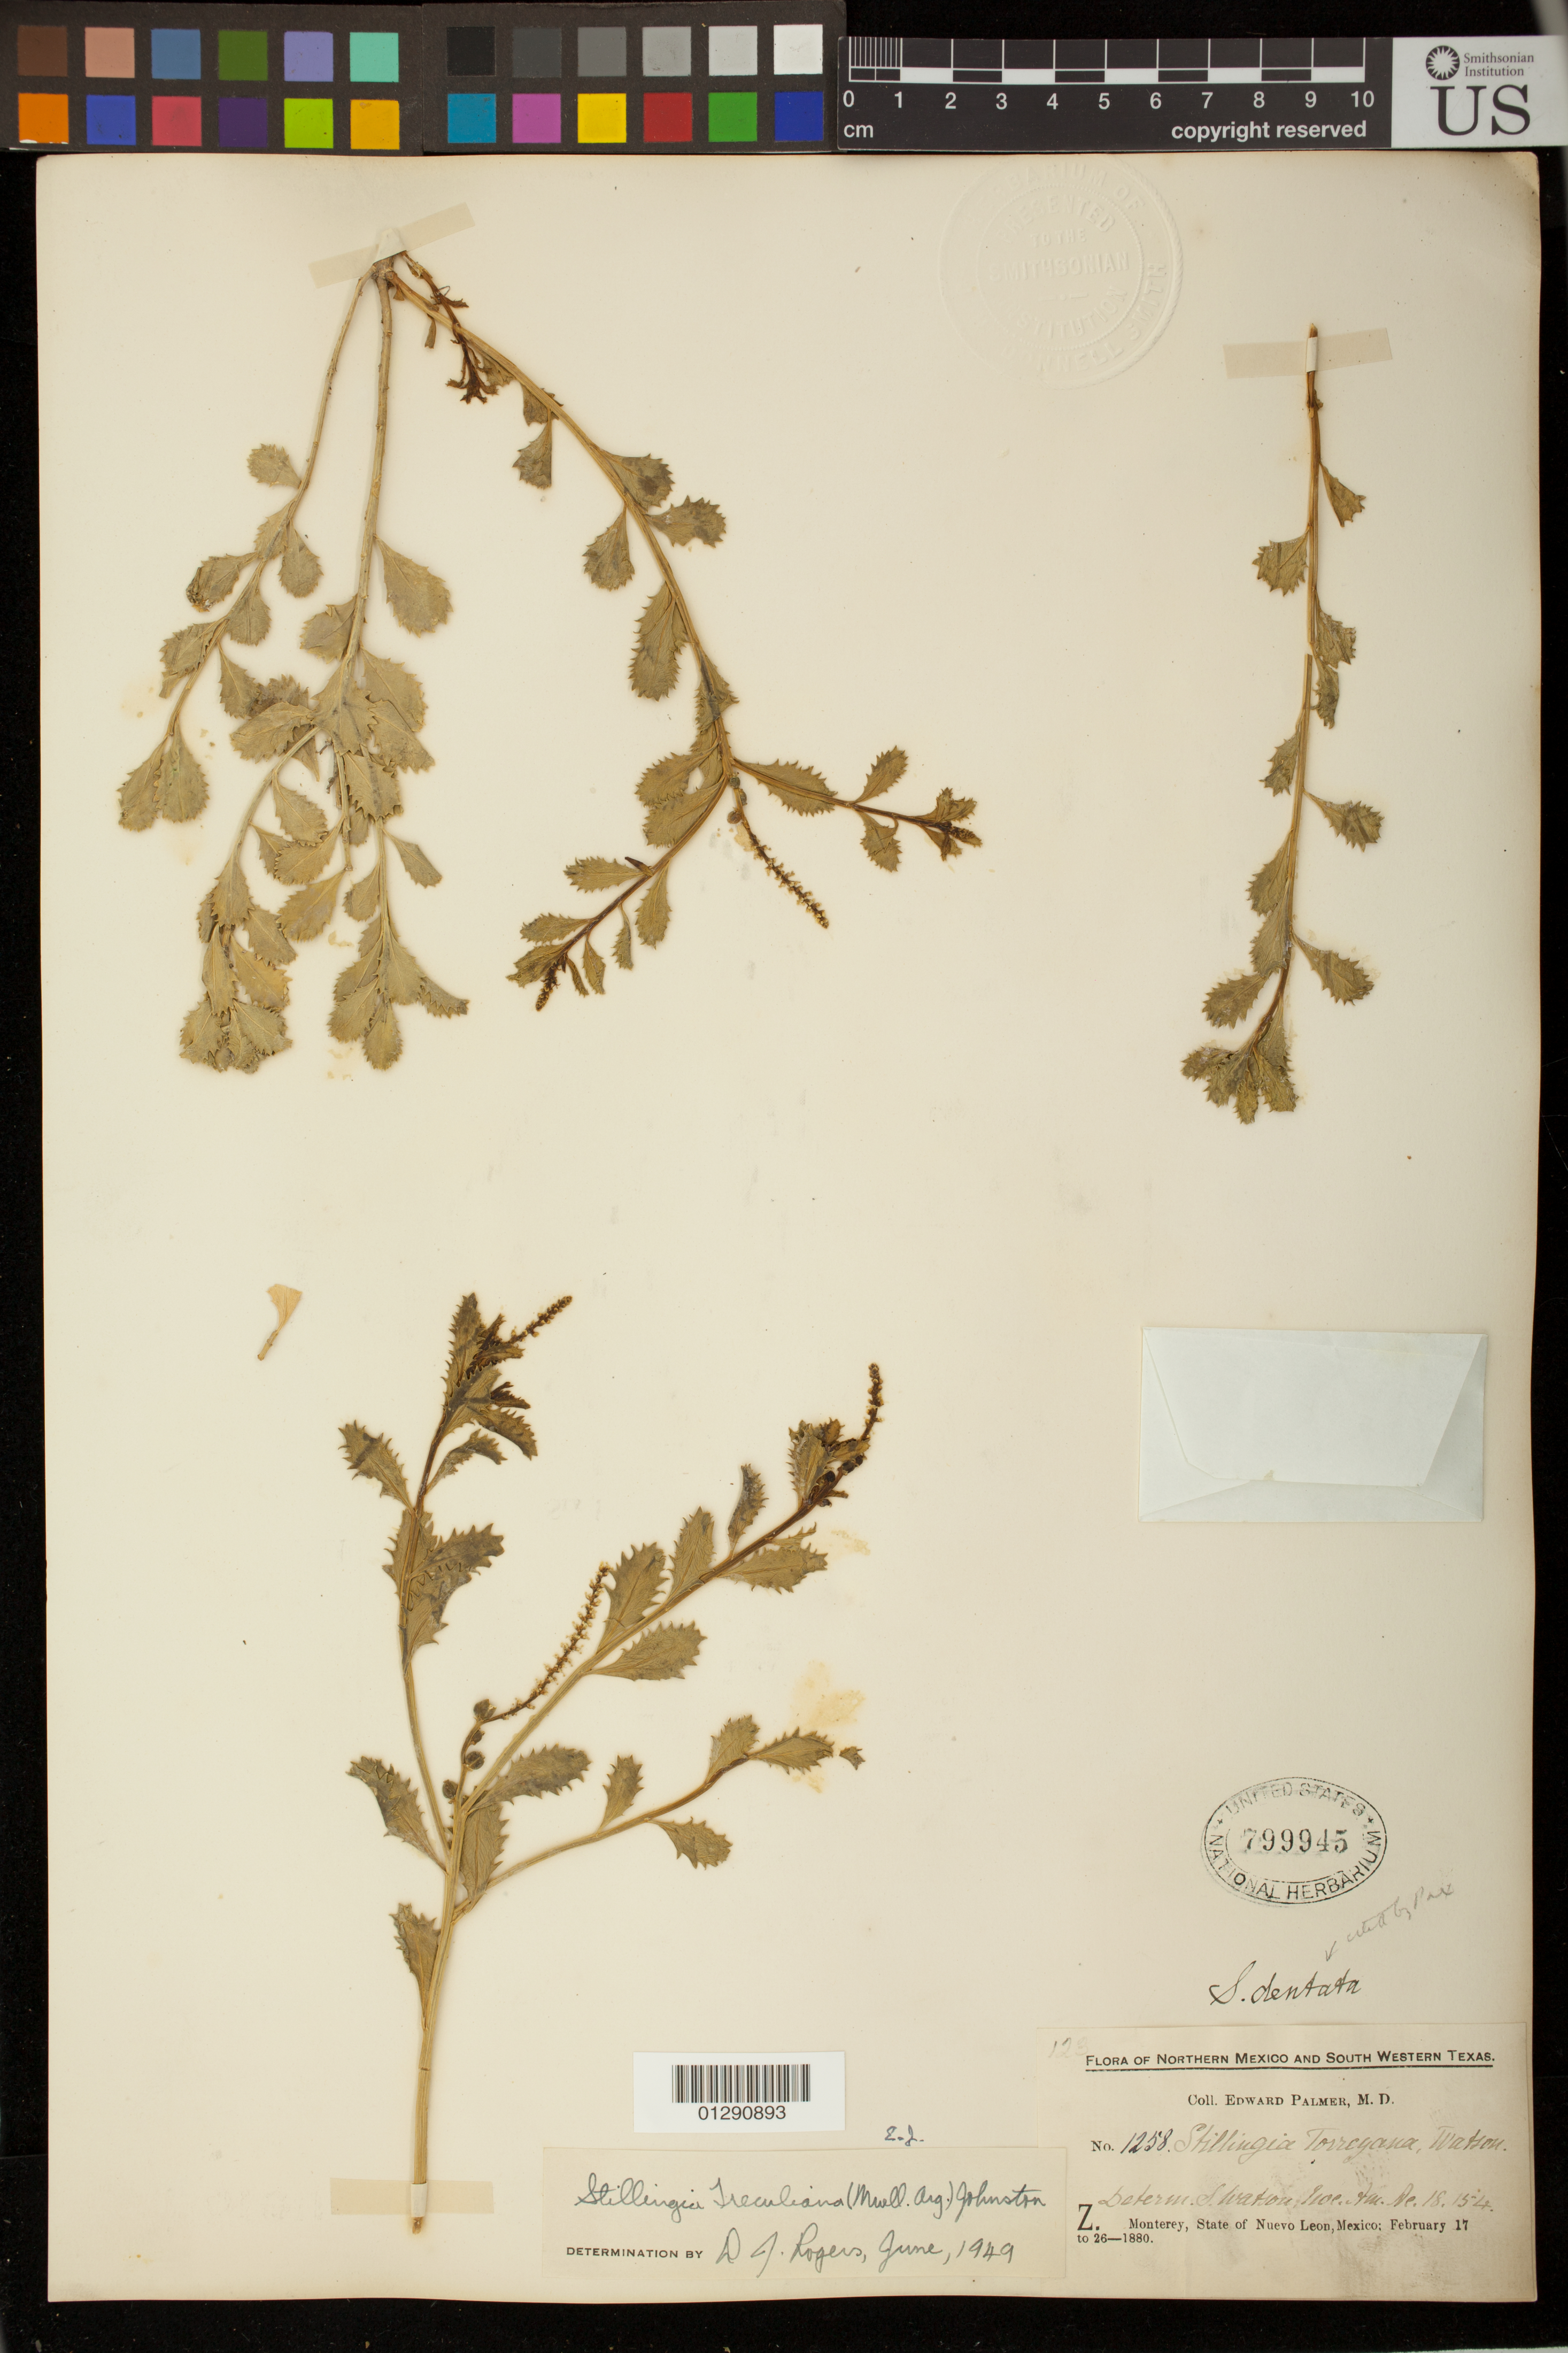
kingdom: Plantae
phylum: Tracheophyta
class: Magnoliopsida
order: Malpighiales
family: Euphorbiaceae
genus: Stillingia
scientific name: Stillingia treculiana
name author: (Müll. Arg.) I.M. Johnst.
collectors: E. Palmer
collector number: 1258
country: Mexico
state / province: Nuevo León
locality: Monterey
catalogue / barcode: US 799945